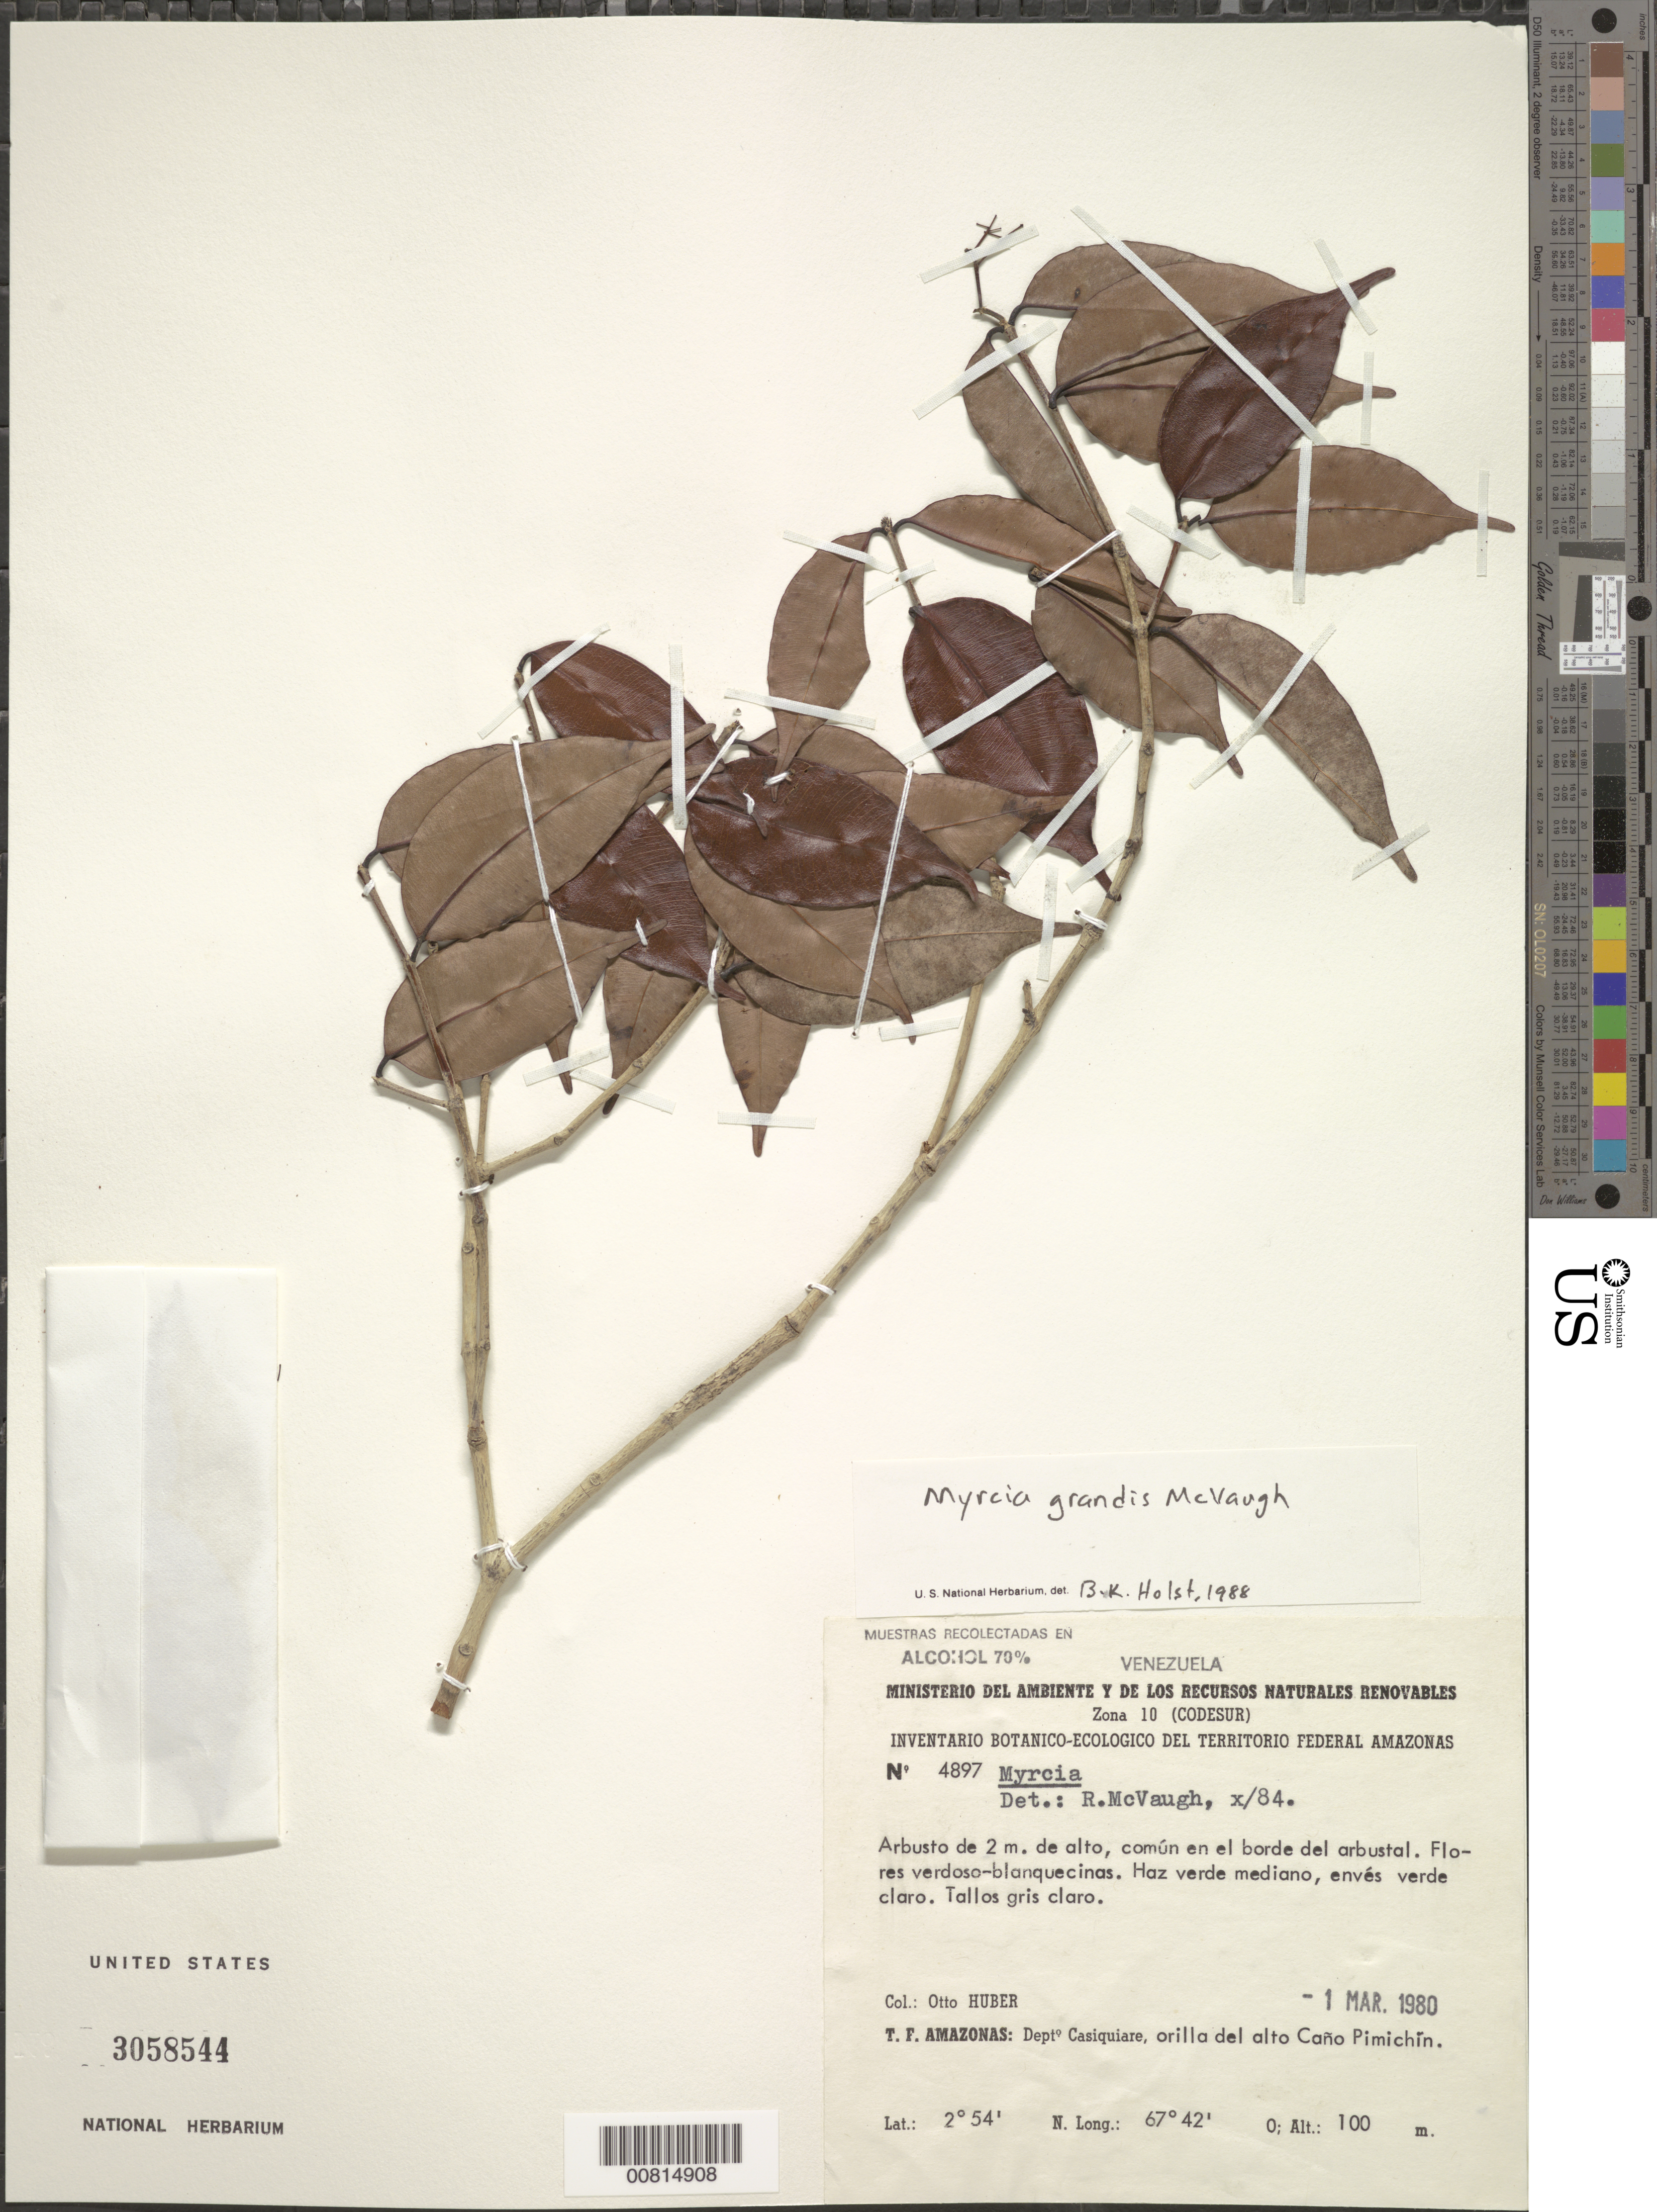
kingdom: Plantae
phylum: Tracheophyta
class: Magnoliopsida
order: Myrtales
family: Myrtaceae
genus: Myrcia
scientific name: Myrcia grandis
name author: McVaugh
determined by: Holst, Bruce K.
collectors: O. Huber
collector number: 4897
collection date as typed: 1-Mar-80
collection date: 1980-03-01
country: Venezuela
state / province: Amazonas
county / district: Maroa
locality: Caño Pimichin, alto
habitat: Borde del arbustal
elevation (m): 100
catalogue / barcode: US 3058544